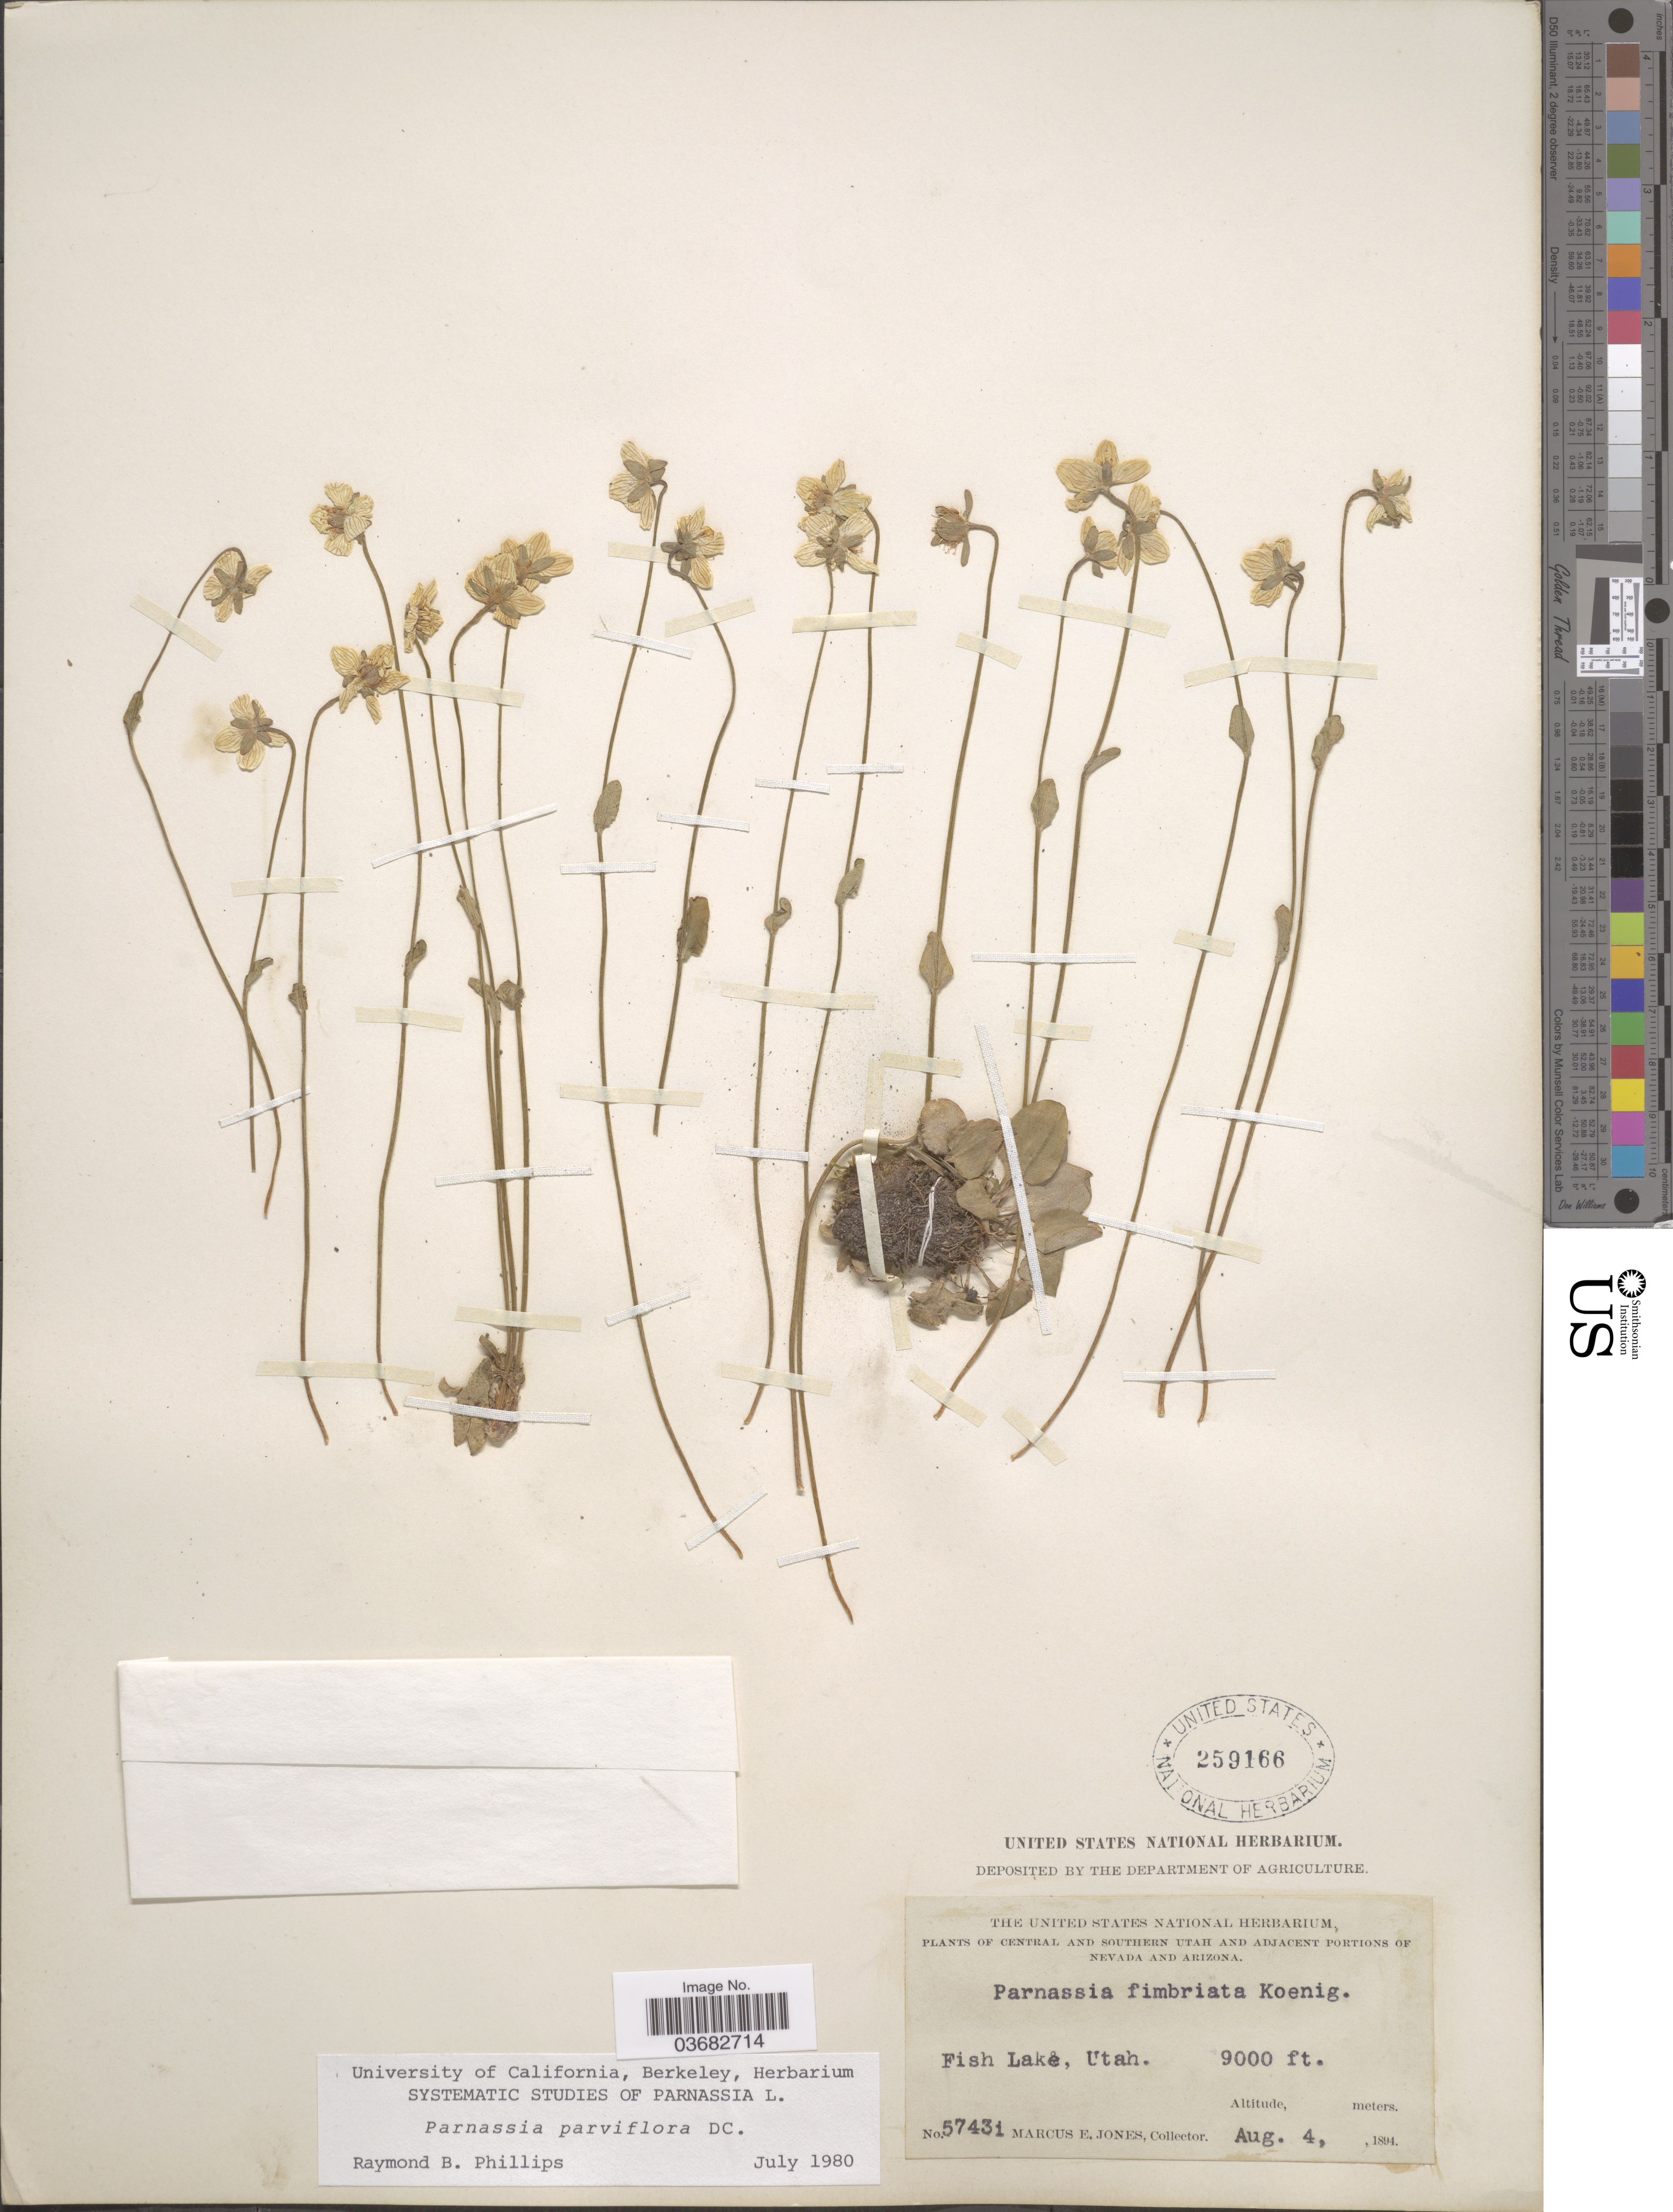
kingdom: Plantae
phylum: Tracheophyta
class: Magnoliopsida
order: Celastrales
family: Parnassiaceae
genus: Parnassia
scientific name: Parnassia parviflora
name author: DC.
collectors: M. E. Jones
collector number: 5743i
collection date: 1894-08-04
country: United States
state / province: Utah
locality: Central and Southern Utah. Fish Lake.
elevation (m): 2743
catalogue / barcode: US 259166